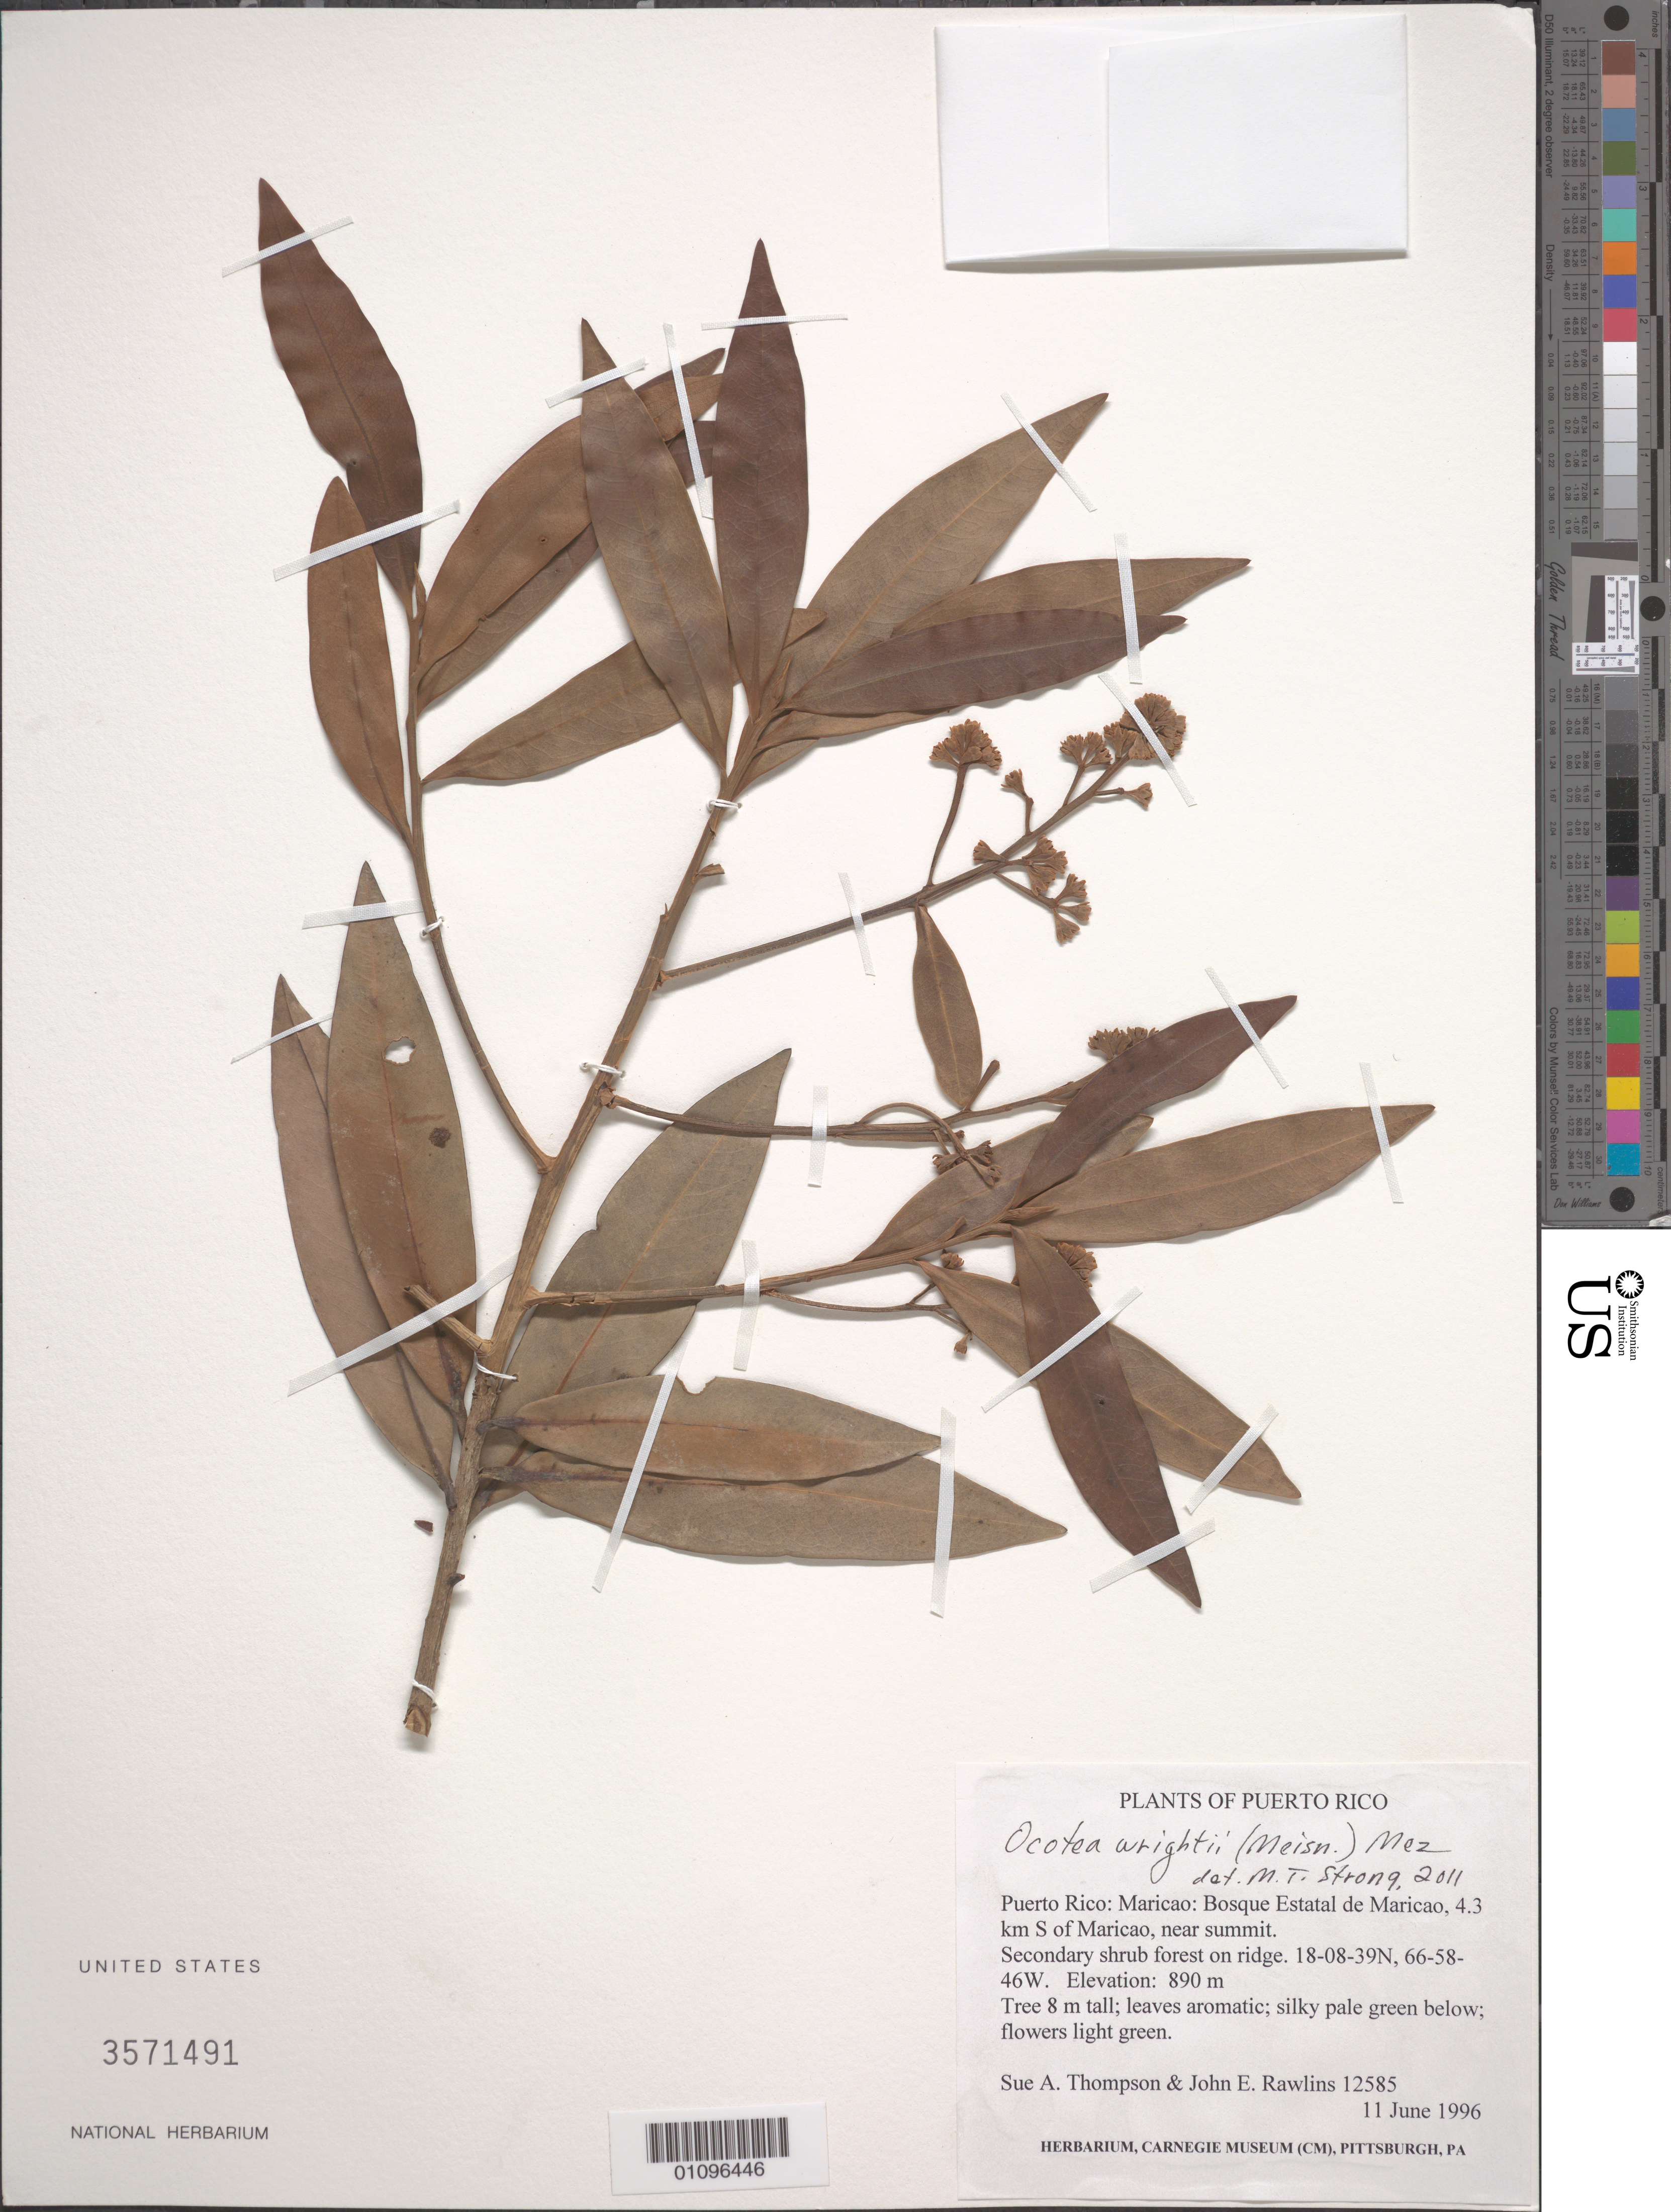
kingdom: Plantae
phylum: Tracheophyta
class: Magnoliopsida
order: Laurales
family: Lauraceae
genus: Ocotea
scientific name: Ocotea wrightii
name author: (Meisn.) Mez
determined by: Strong, M. T., (US), Smithsonian Institution - National Museum of Natural History (UNITED STATES)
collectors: S. A. Thompson & J. Rawlins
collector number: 12585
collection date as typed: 11 Jun 1996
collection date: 1996-06-11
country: Puerto Rico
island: Puerto Rico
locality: Maricao; Bosque Estatal de Maricao, 4.3 km S of Maricao, near summit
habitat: Secondary shrub forest on ridge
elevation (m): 890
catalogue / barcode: US 3571491